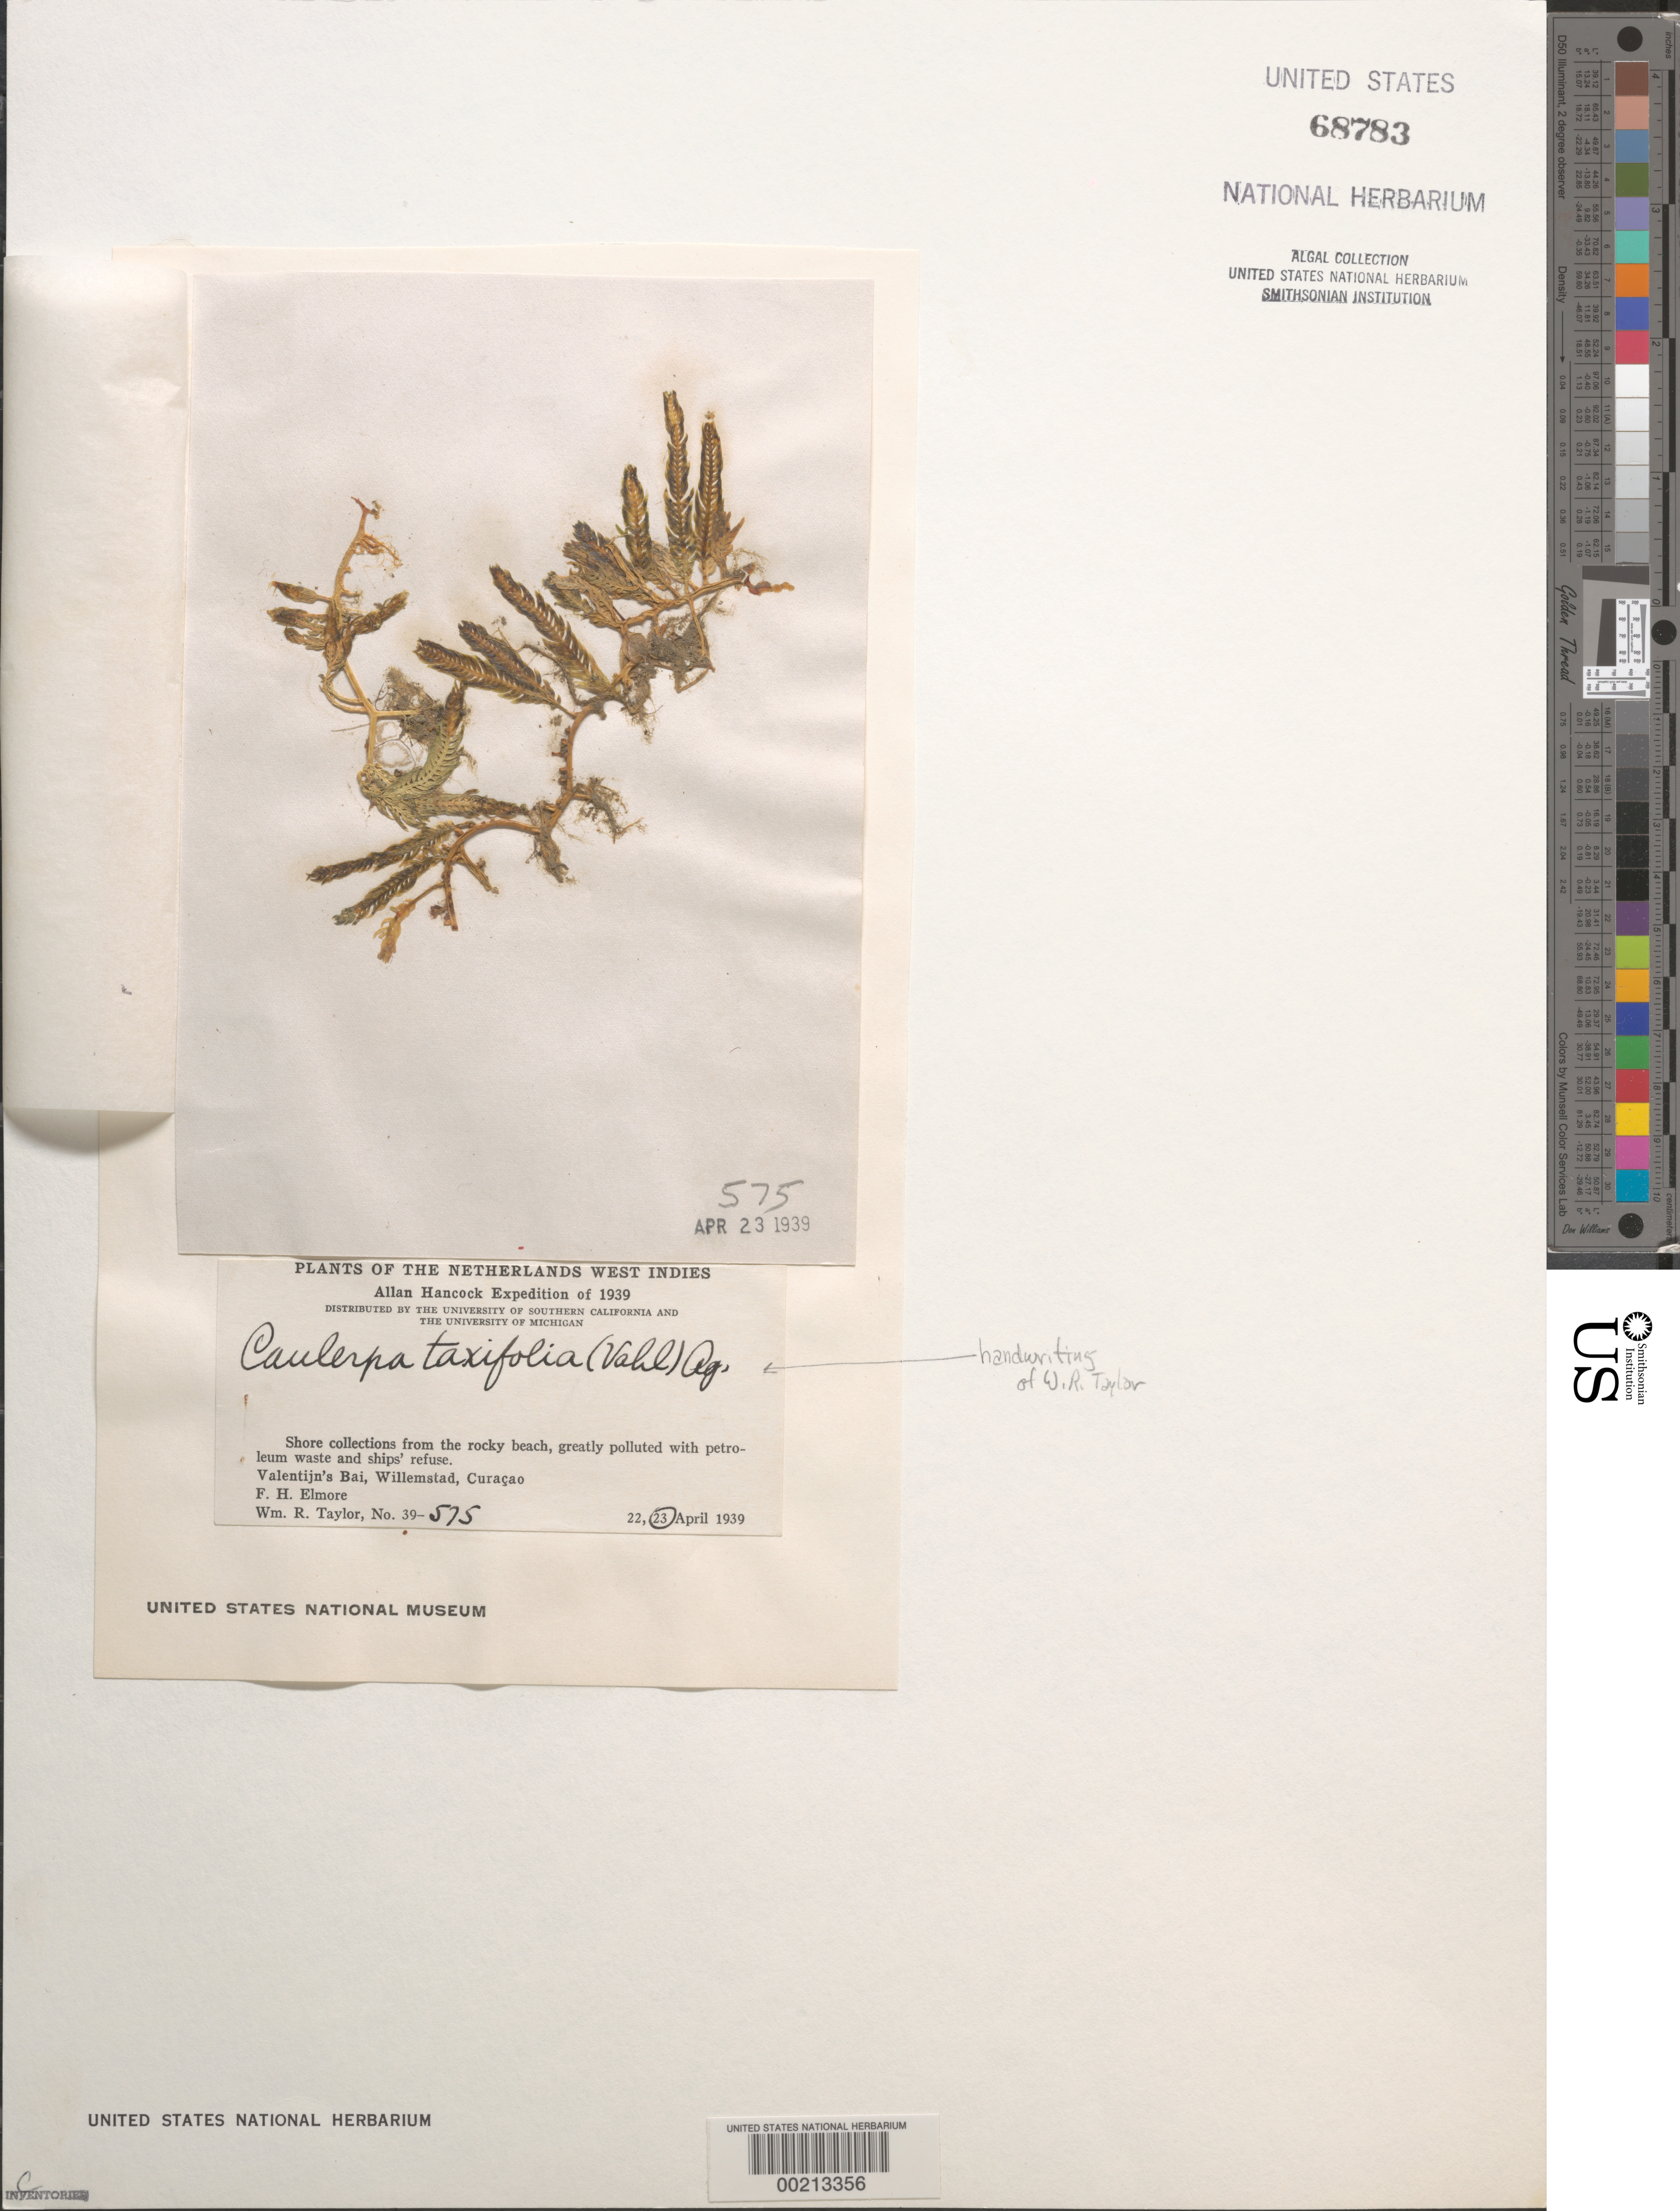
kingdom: Plantae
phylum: Chlorophyta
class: Ulvophyceae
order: Bryopsidales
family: Caulerpaceae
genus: Caulerpa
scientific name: Caulerpa taxifolia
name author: (M. Vahl) C. Agardh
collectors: F. H. Elmore & W. R. Taylor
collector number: WRT 39-575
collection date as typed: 23 Apr 1939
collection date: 1939-04-23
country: Curaçao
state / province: ABC Islands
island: Curaçao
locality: Valentijn's Bai, Willemstad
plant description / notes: Allan Hancock Expedition of 1939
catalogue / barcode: US 68783